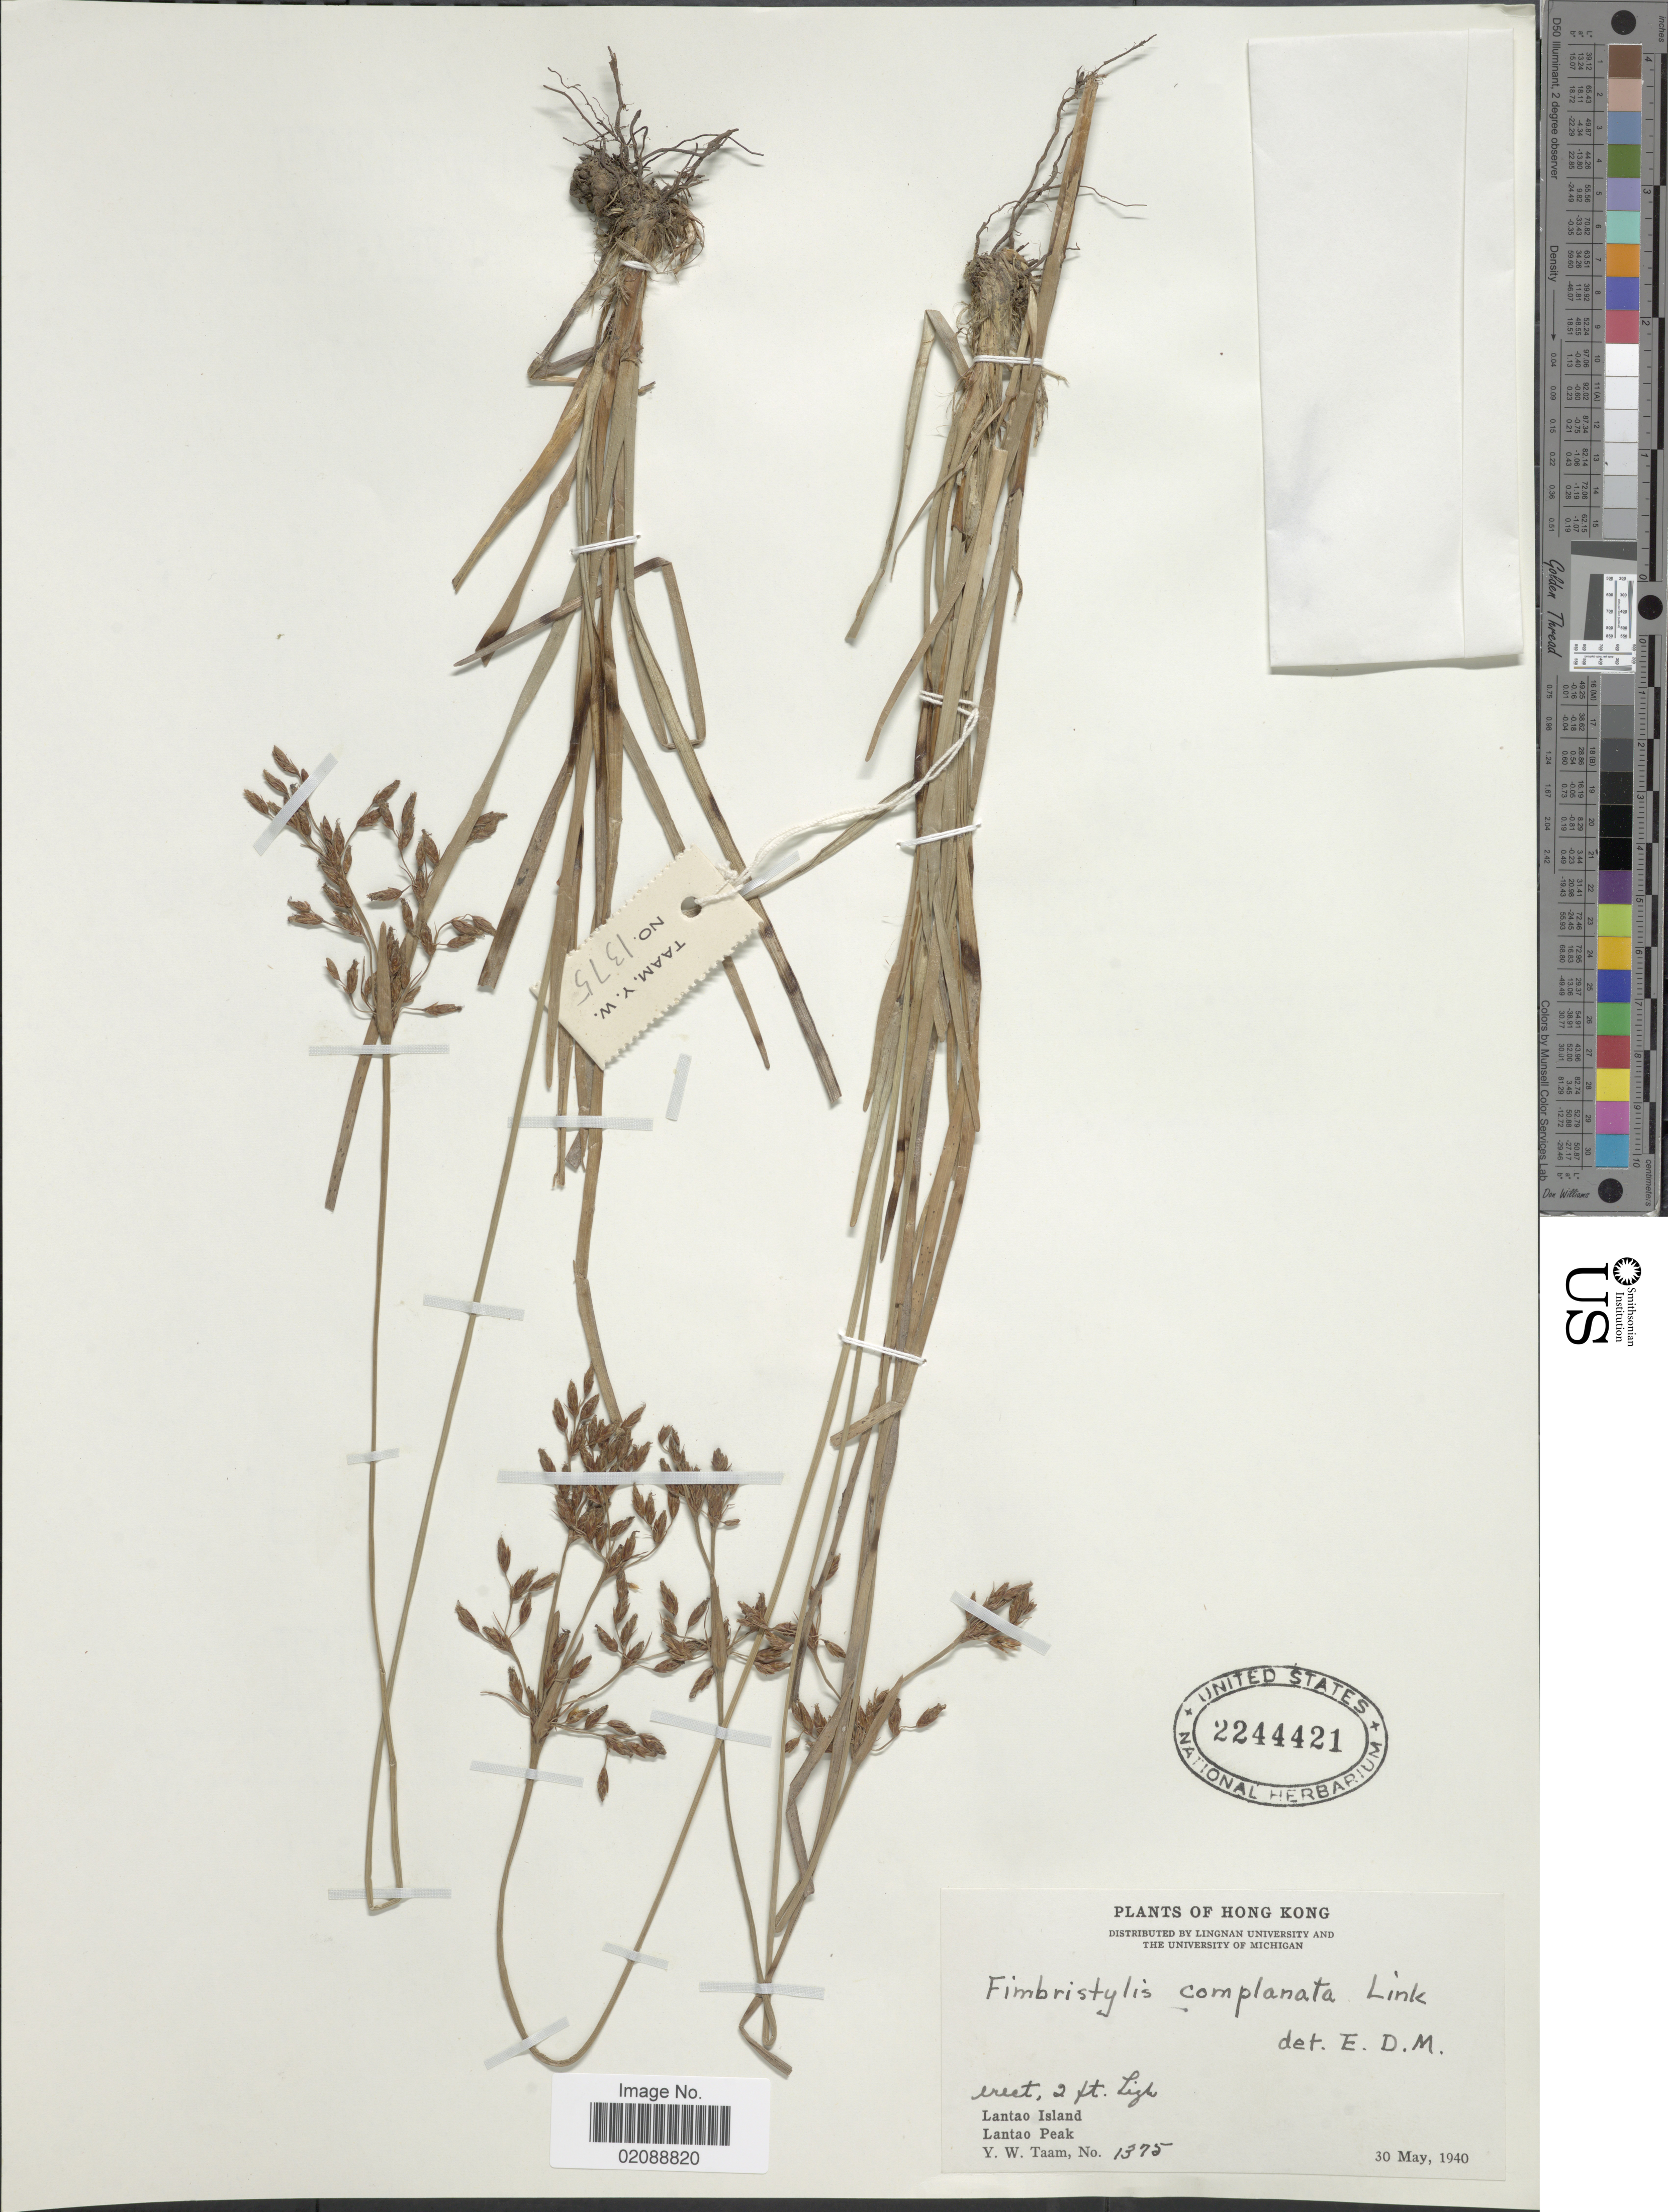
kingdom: Plantae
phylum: Tracheophyta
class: Liliopsida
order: Poales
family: Cyperaceae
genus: Fimbristylis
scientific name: Fimbristylis complanata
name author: (Retz.) Link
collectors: Y. W. Taam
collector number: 1375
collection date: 1940-05-30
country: China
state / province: Hong Kong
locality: Lantao Island, Lantao Peak.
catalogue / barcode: US 2244421